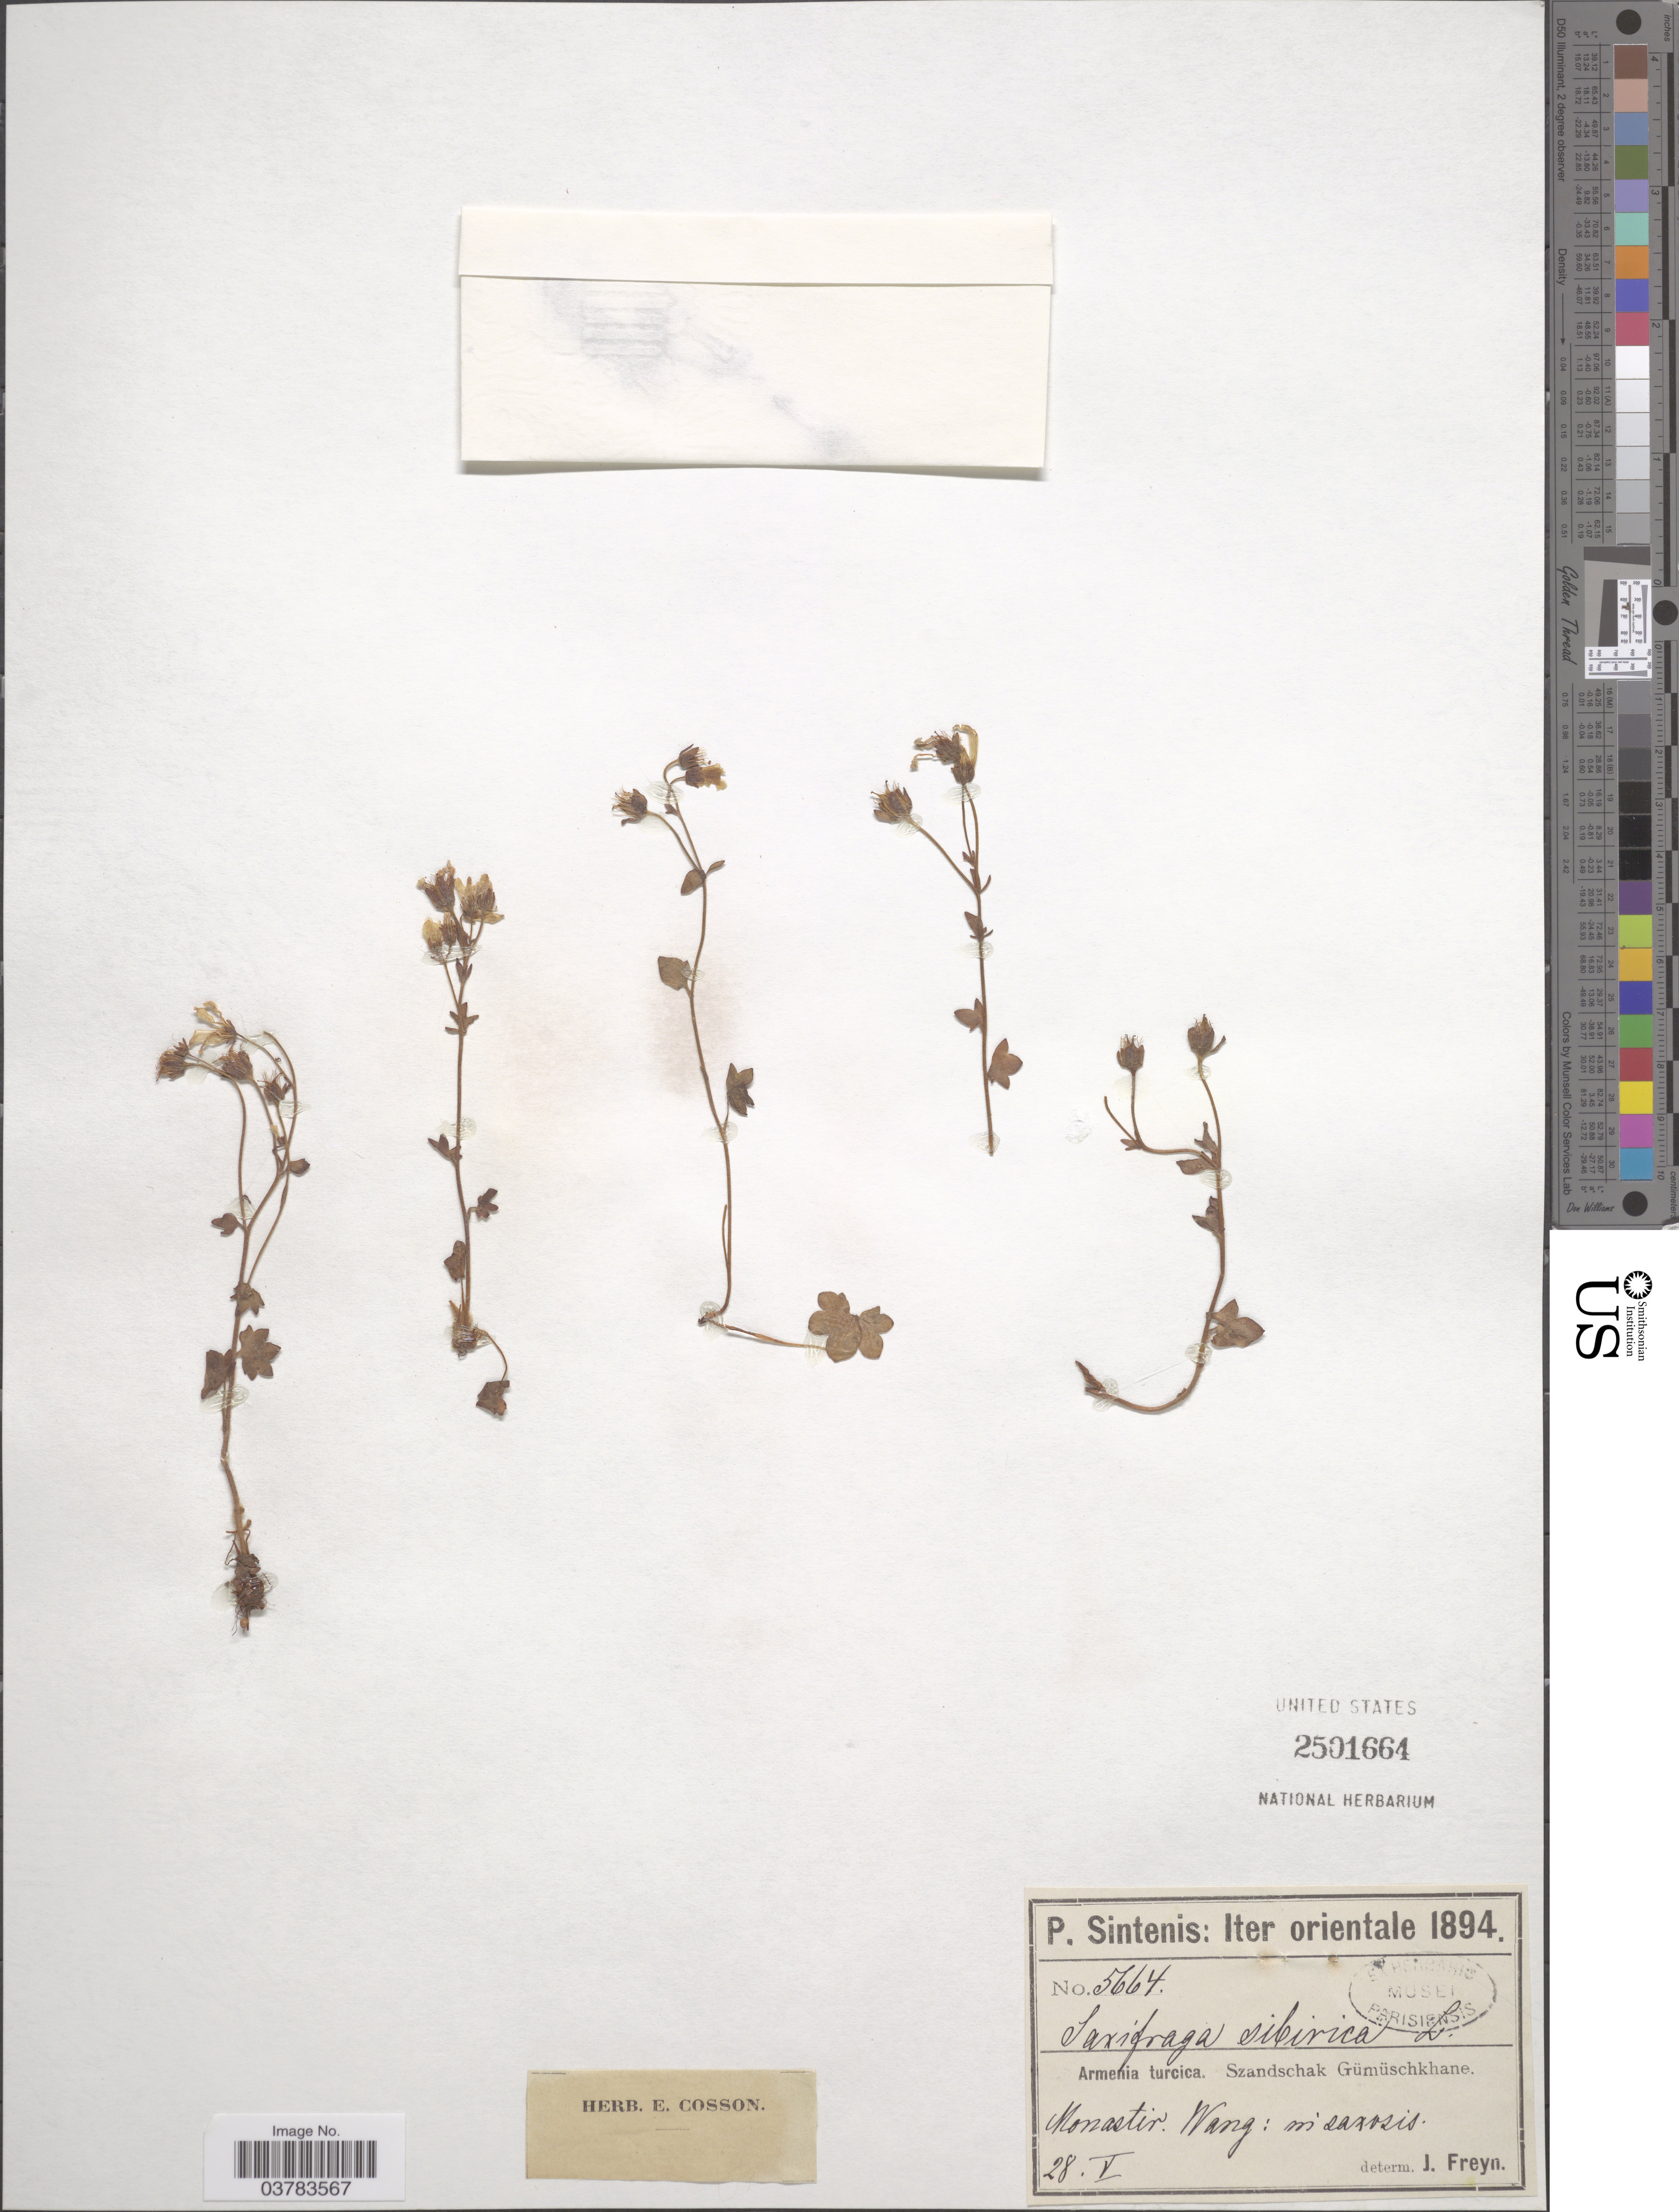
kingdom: Plantae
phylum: Tracheophyta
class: Magnoliopsida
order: Saxifragales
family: Saxifragaceae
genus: Saxifraga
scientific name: Saxifraga sibirica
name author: L.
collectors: P. Sintenis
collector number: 5664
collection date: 1894-05-28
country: Turkey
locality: Iter orientale 1894. Armenia turcica. Szandschak Gümüschkhane. Monastir. Wang: in saxosis.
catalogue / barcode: US 2501664